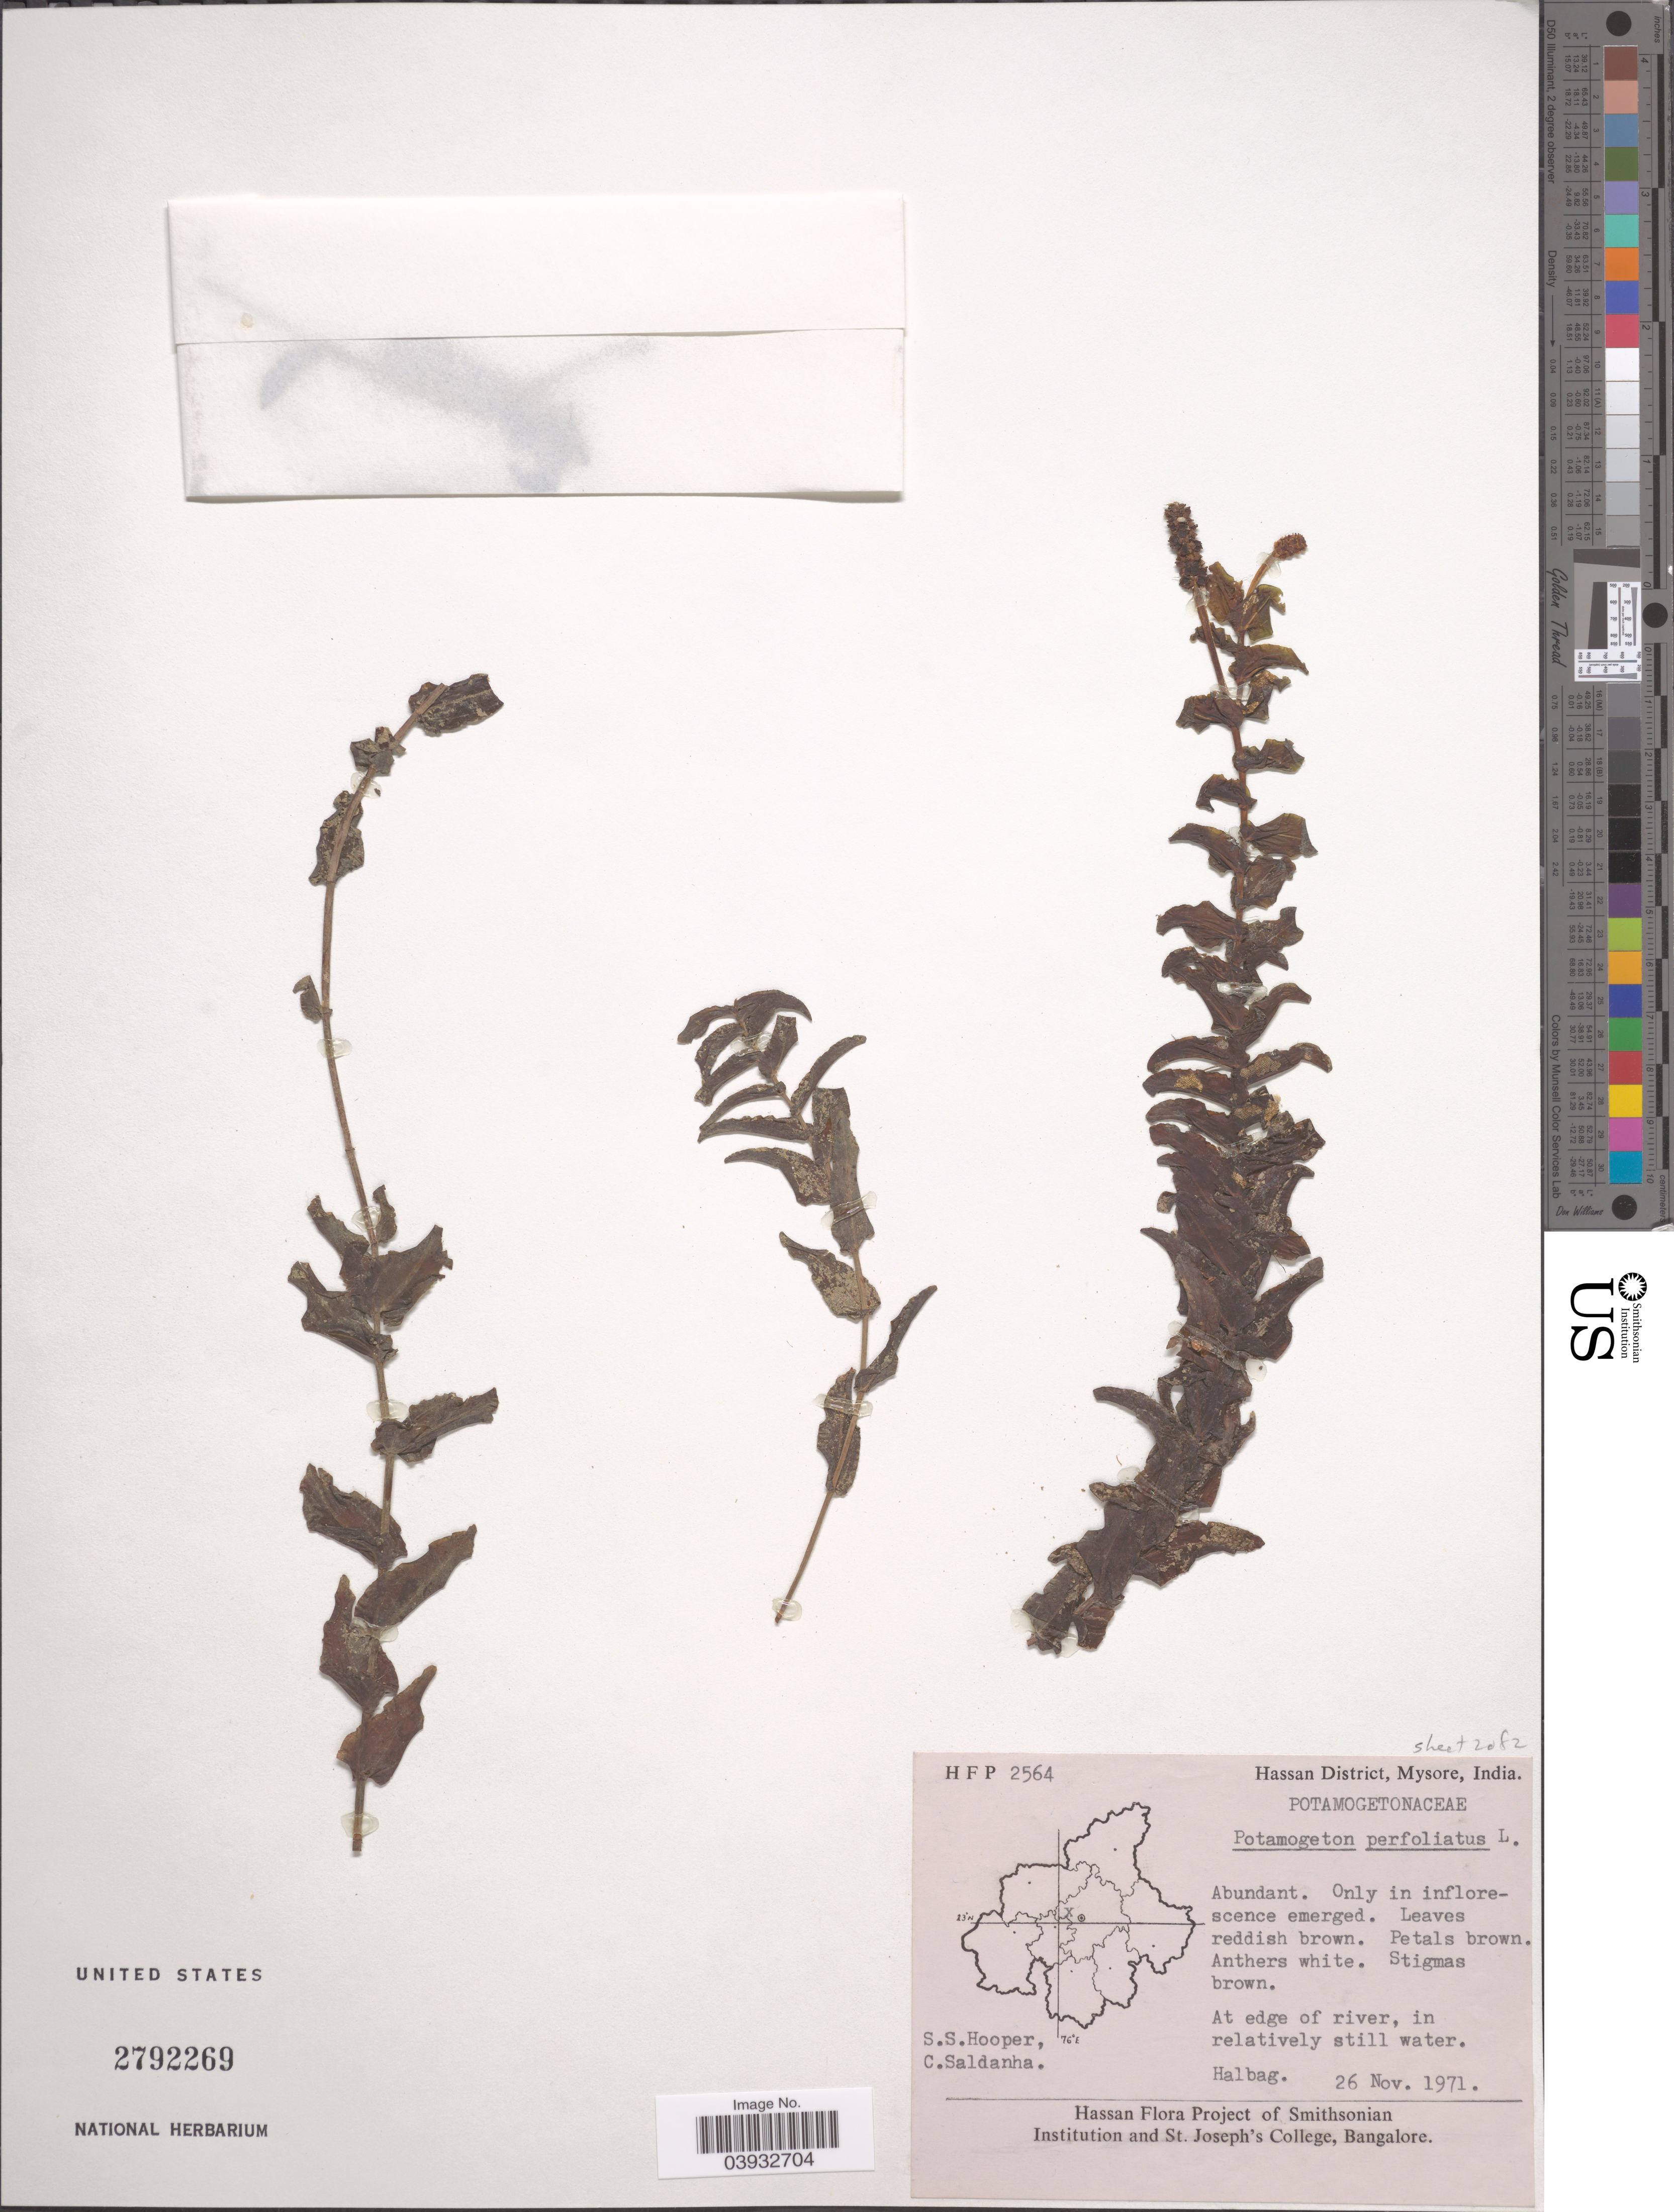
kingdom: Plantae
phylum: Tracheophyta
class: Liliopsida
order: Alismatales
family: Potamogetonaceae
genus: Potamogeton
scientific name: Potamogeton perfoliatus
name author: L.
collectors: S. S. Hooper & C. Saldanha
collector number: HFP2564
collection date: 1971-11-26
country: India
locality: Hassan District, Mysore. At edge of river, in relatively still water. Halbag.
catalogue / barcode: US 2792269